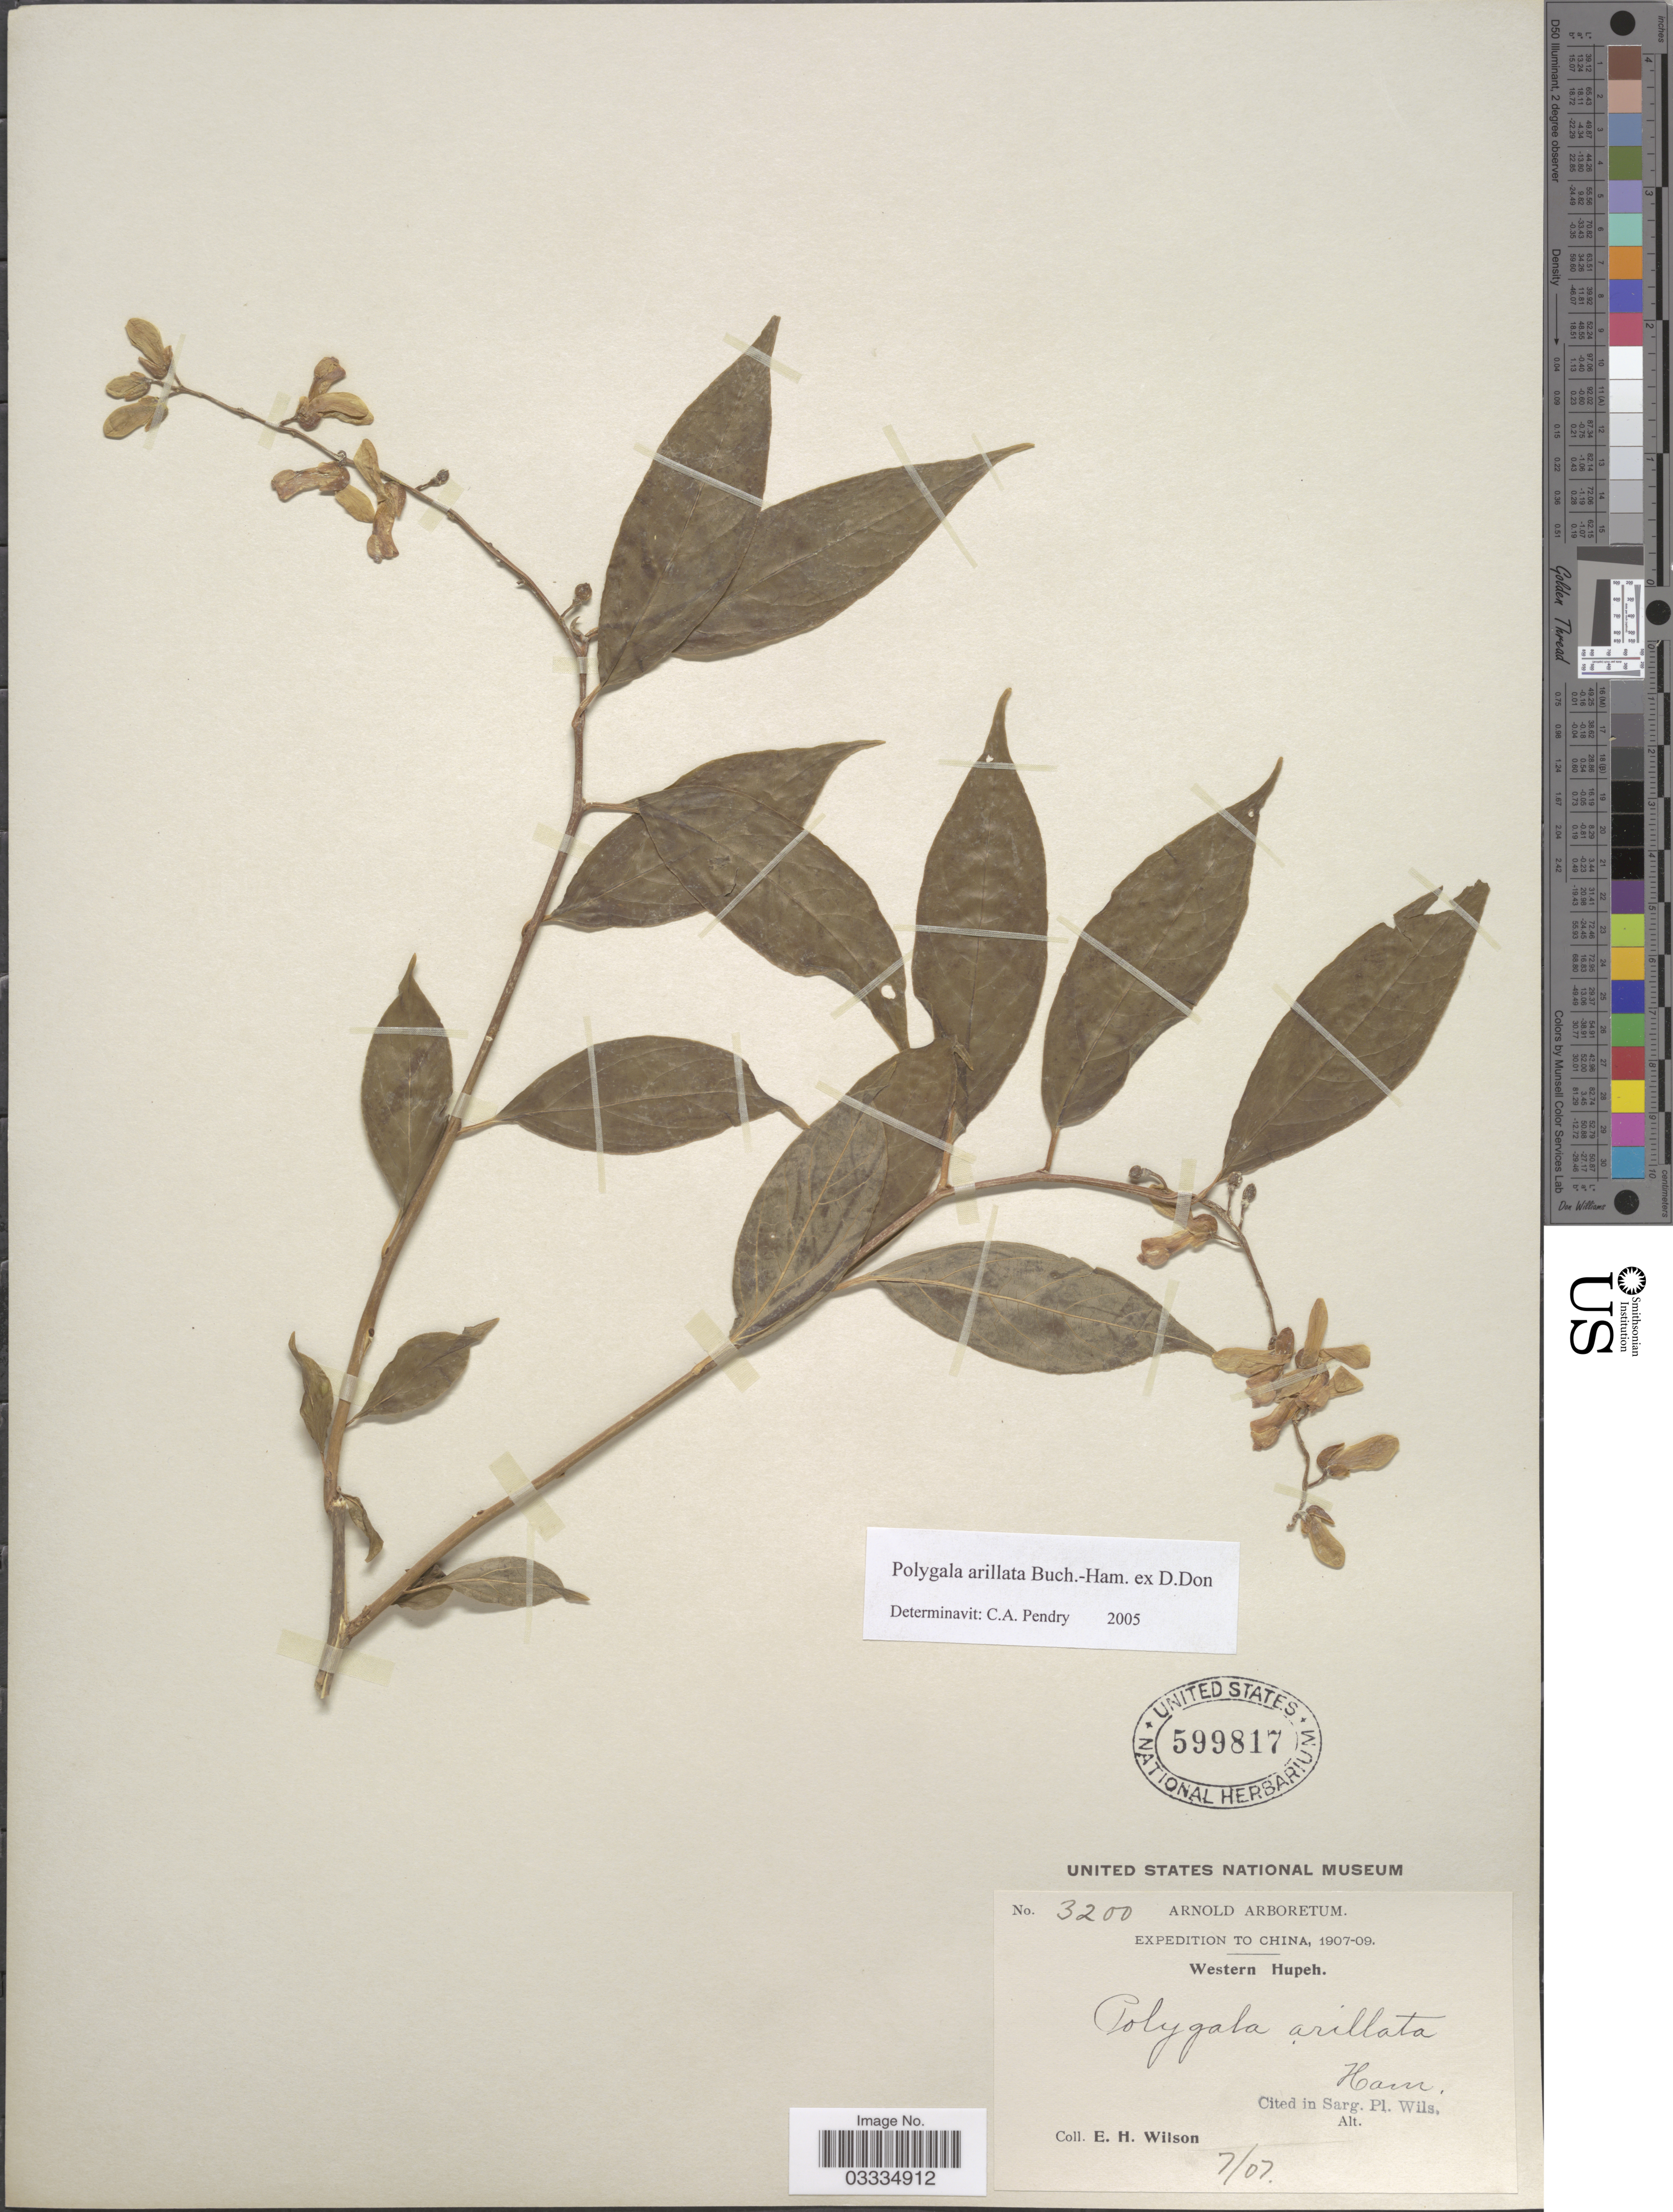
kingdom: Plantae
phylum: Tracheophyta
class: Magnoliopsida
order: Fabales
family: Polygalaceae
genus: Polygala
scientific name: Polygala arillata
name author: Buch.-Ham. ex D. Don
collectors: E. Wilson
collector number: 3200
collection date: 1907-07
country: China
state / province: Hubei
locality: Western Hupeh.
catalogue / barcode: US 599817